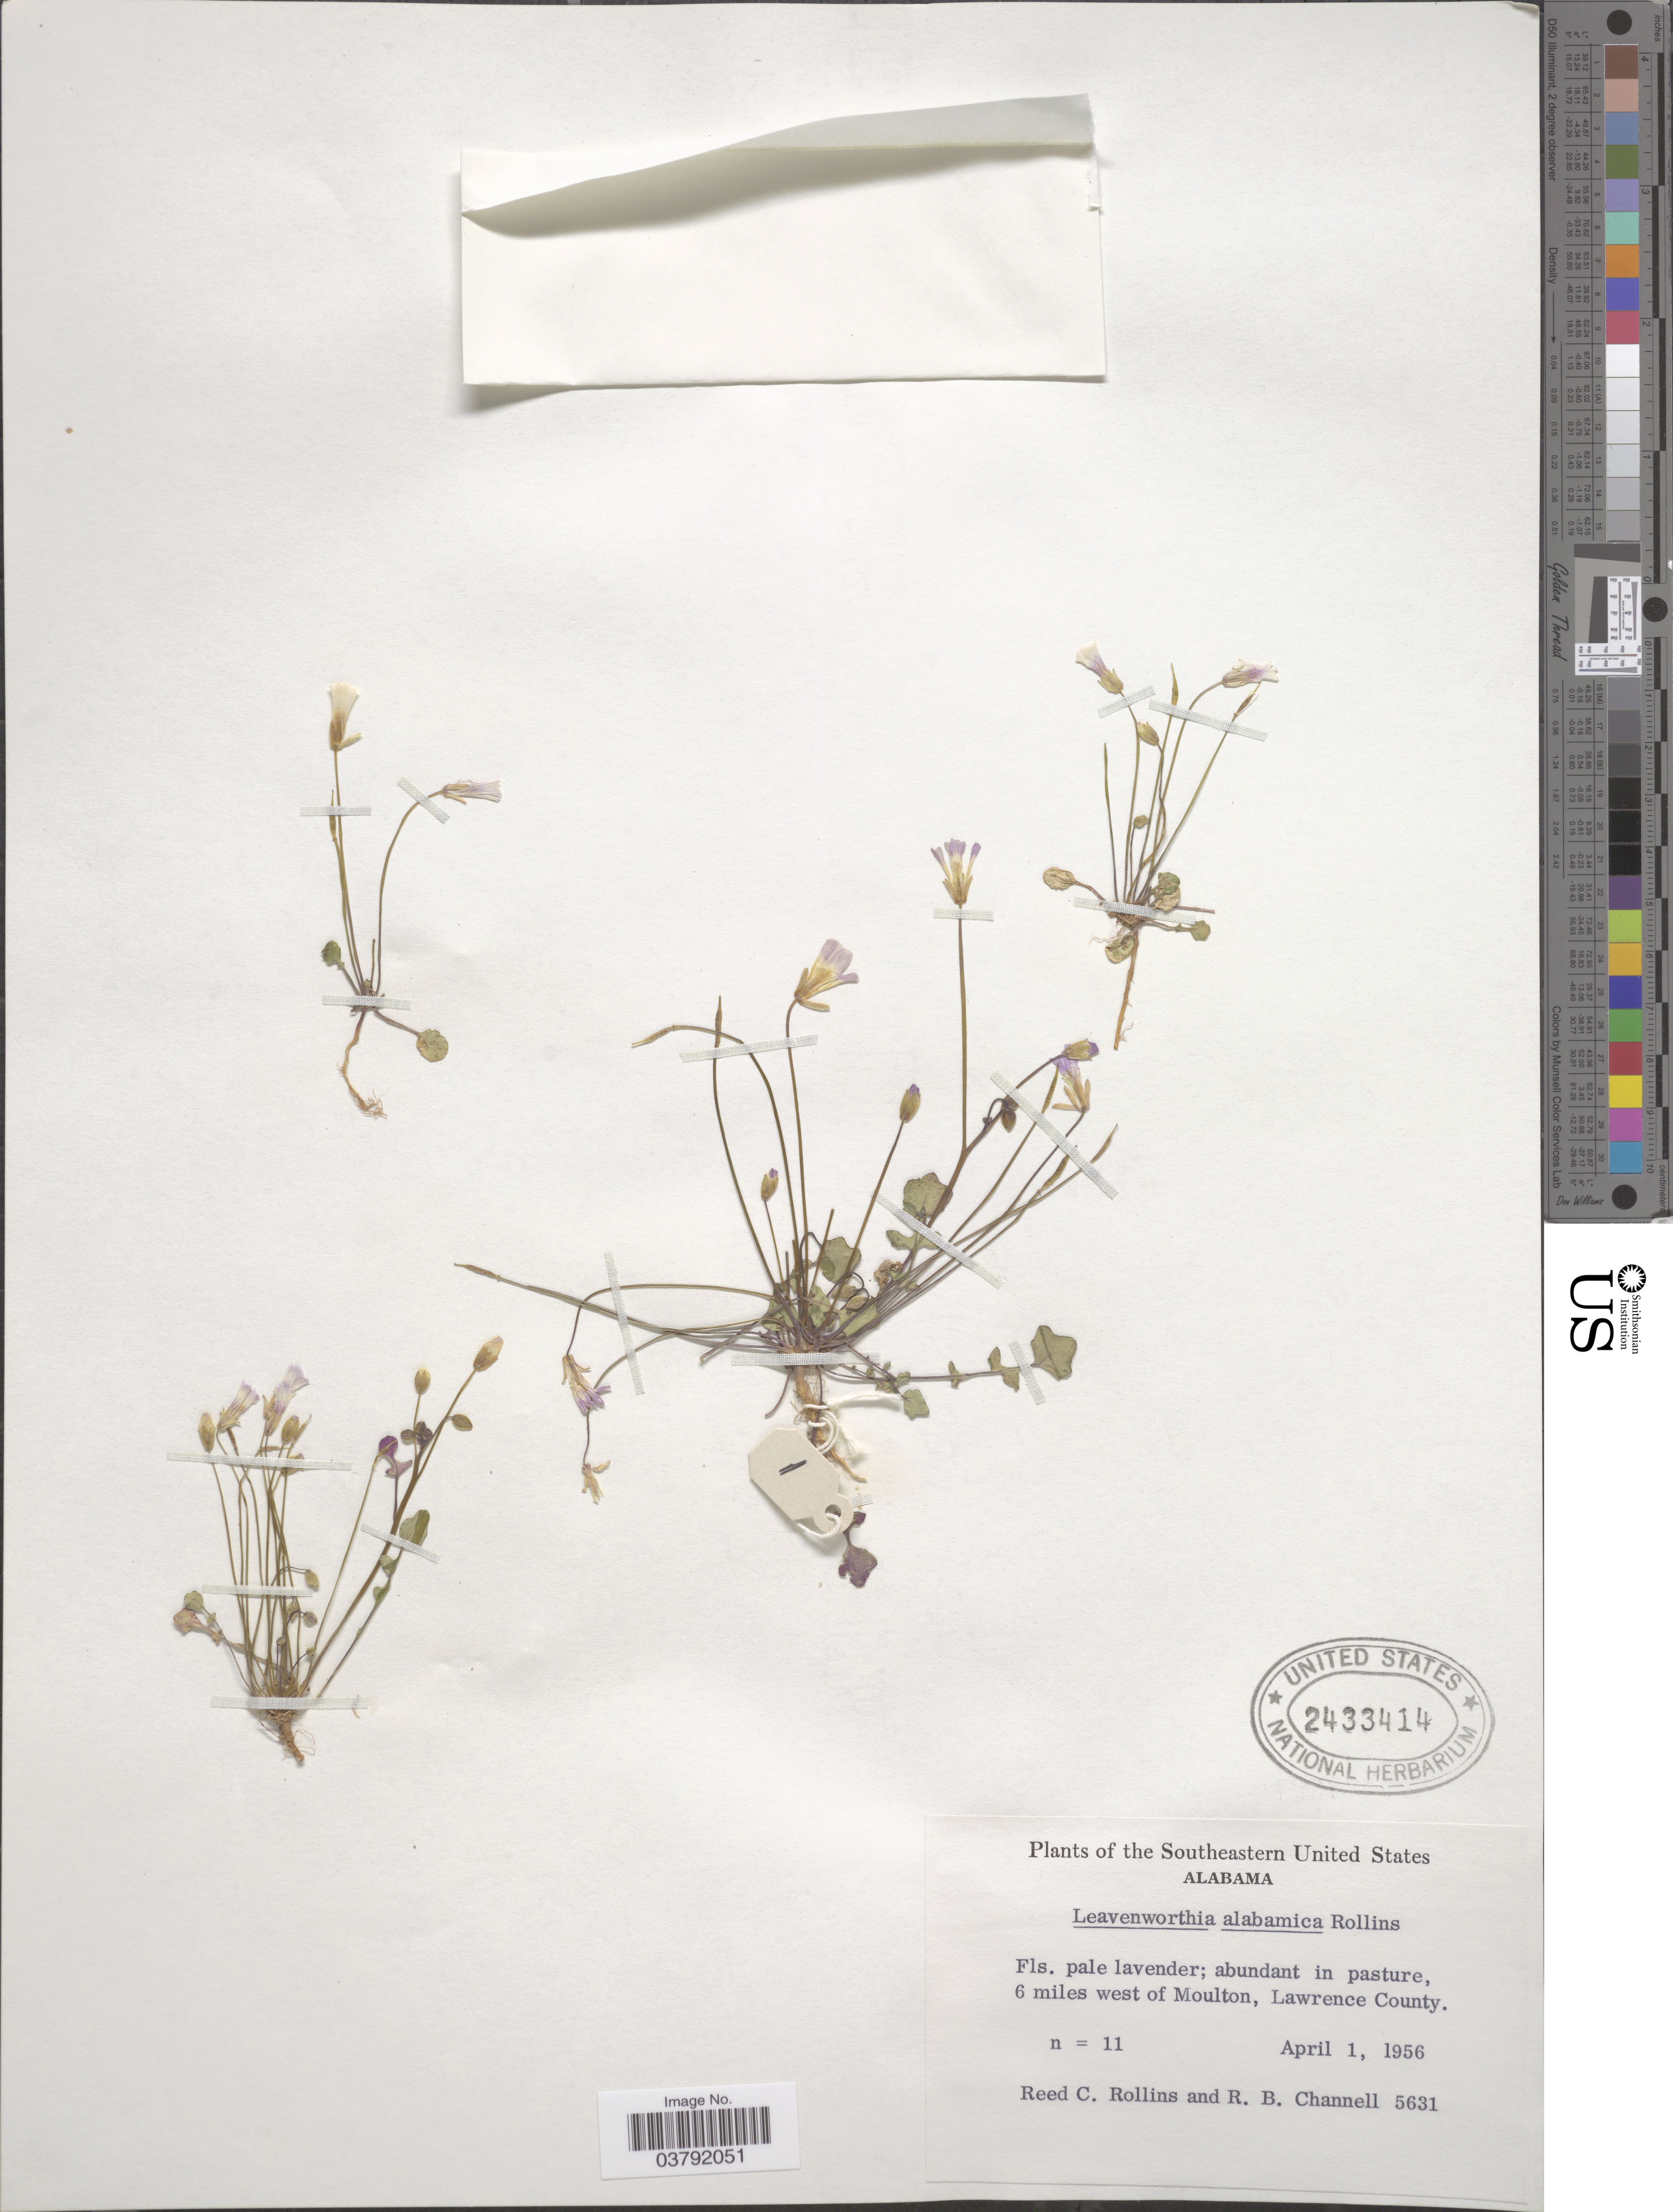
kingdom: Plantae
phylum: Tracheophyta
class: Magnoliopsida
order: Brassicales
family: Brassicaceae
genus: Leavenworthia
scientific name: Leavenworthia alabamica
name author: Rollins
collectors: R. C. Rollins & R. B. Channell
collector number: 5631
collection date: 1956-04-01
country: United States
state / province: Alabama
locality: Southeastern United States. 6 miles west of Moulton, Lawrence County.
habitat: abundant in pasture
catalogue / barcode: US 2433414